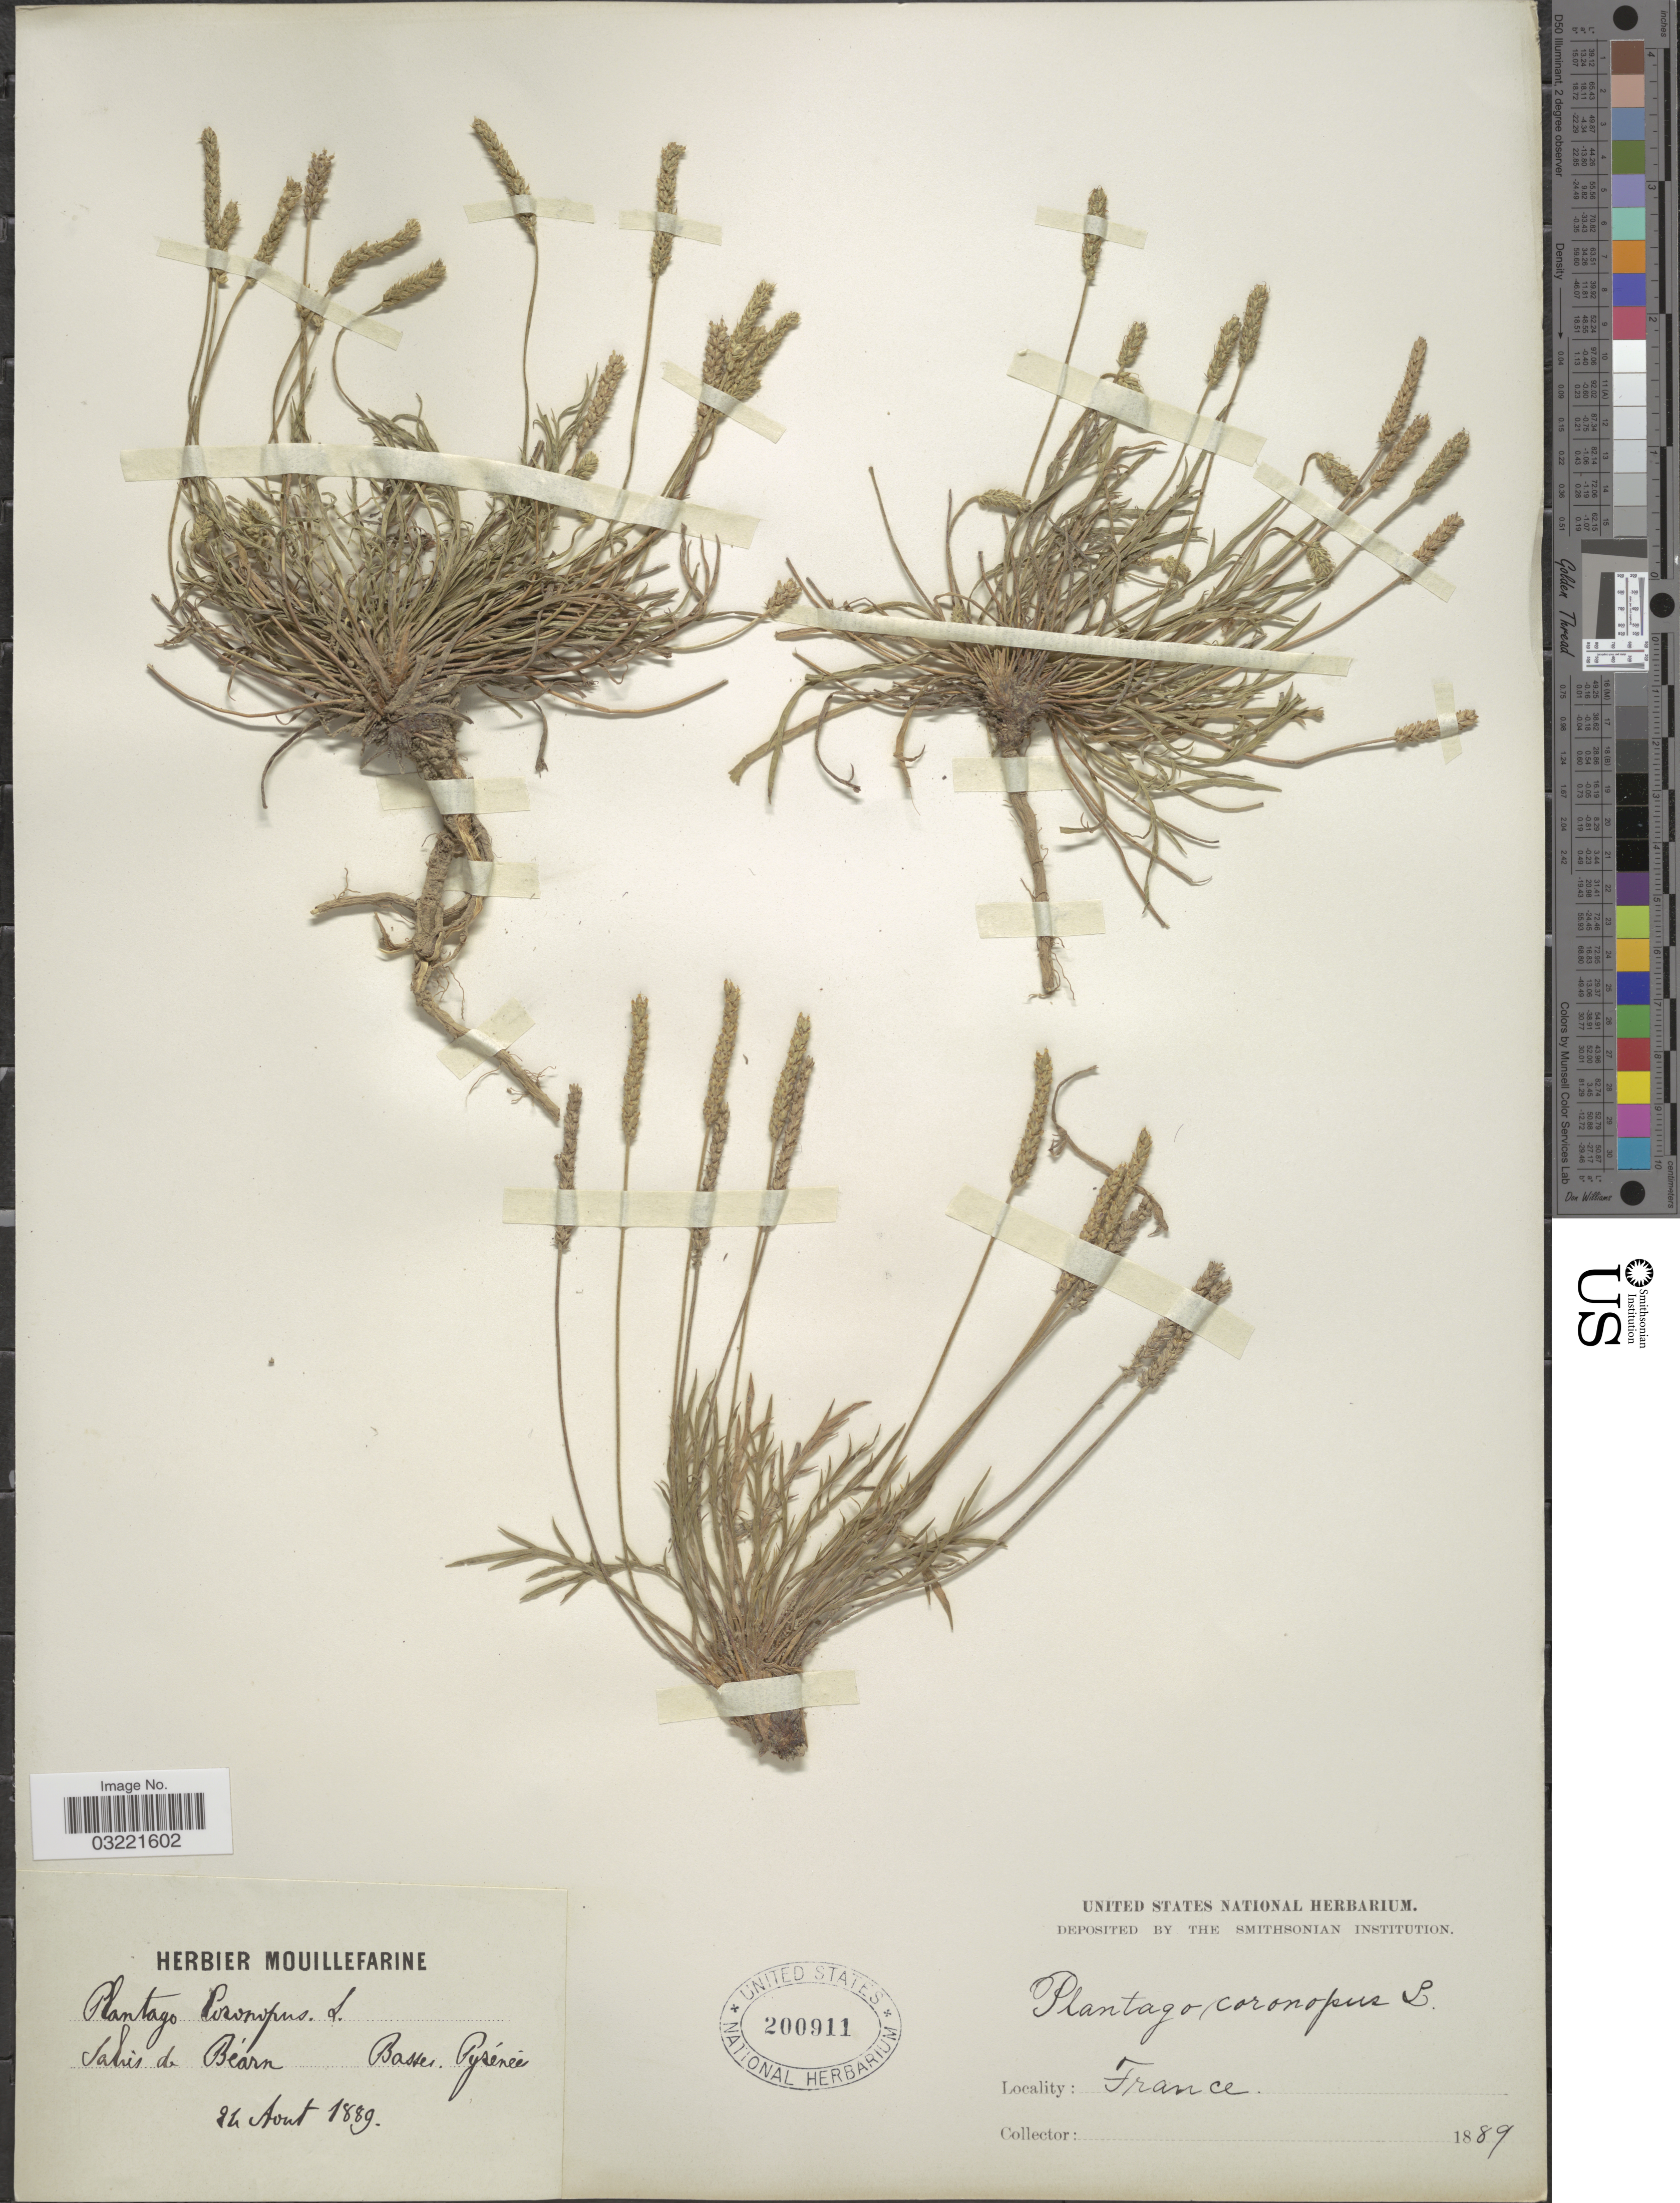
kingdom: Plantae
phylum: Tracheophyta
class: Magnoliopsida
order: Lamiales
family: Plantaginaceae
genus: Plantago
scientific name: Plantago coronopus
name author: L.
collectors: ex herb. Mouillefarine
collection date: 1889-08-24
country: France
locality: Salies de Béarn. Basses Pyrénées.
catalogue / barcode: US 200911